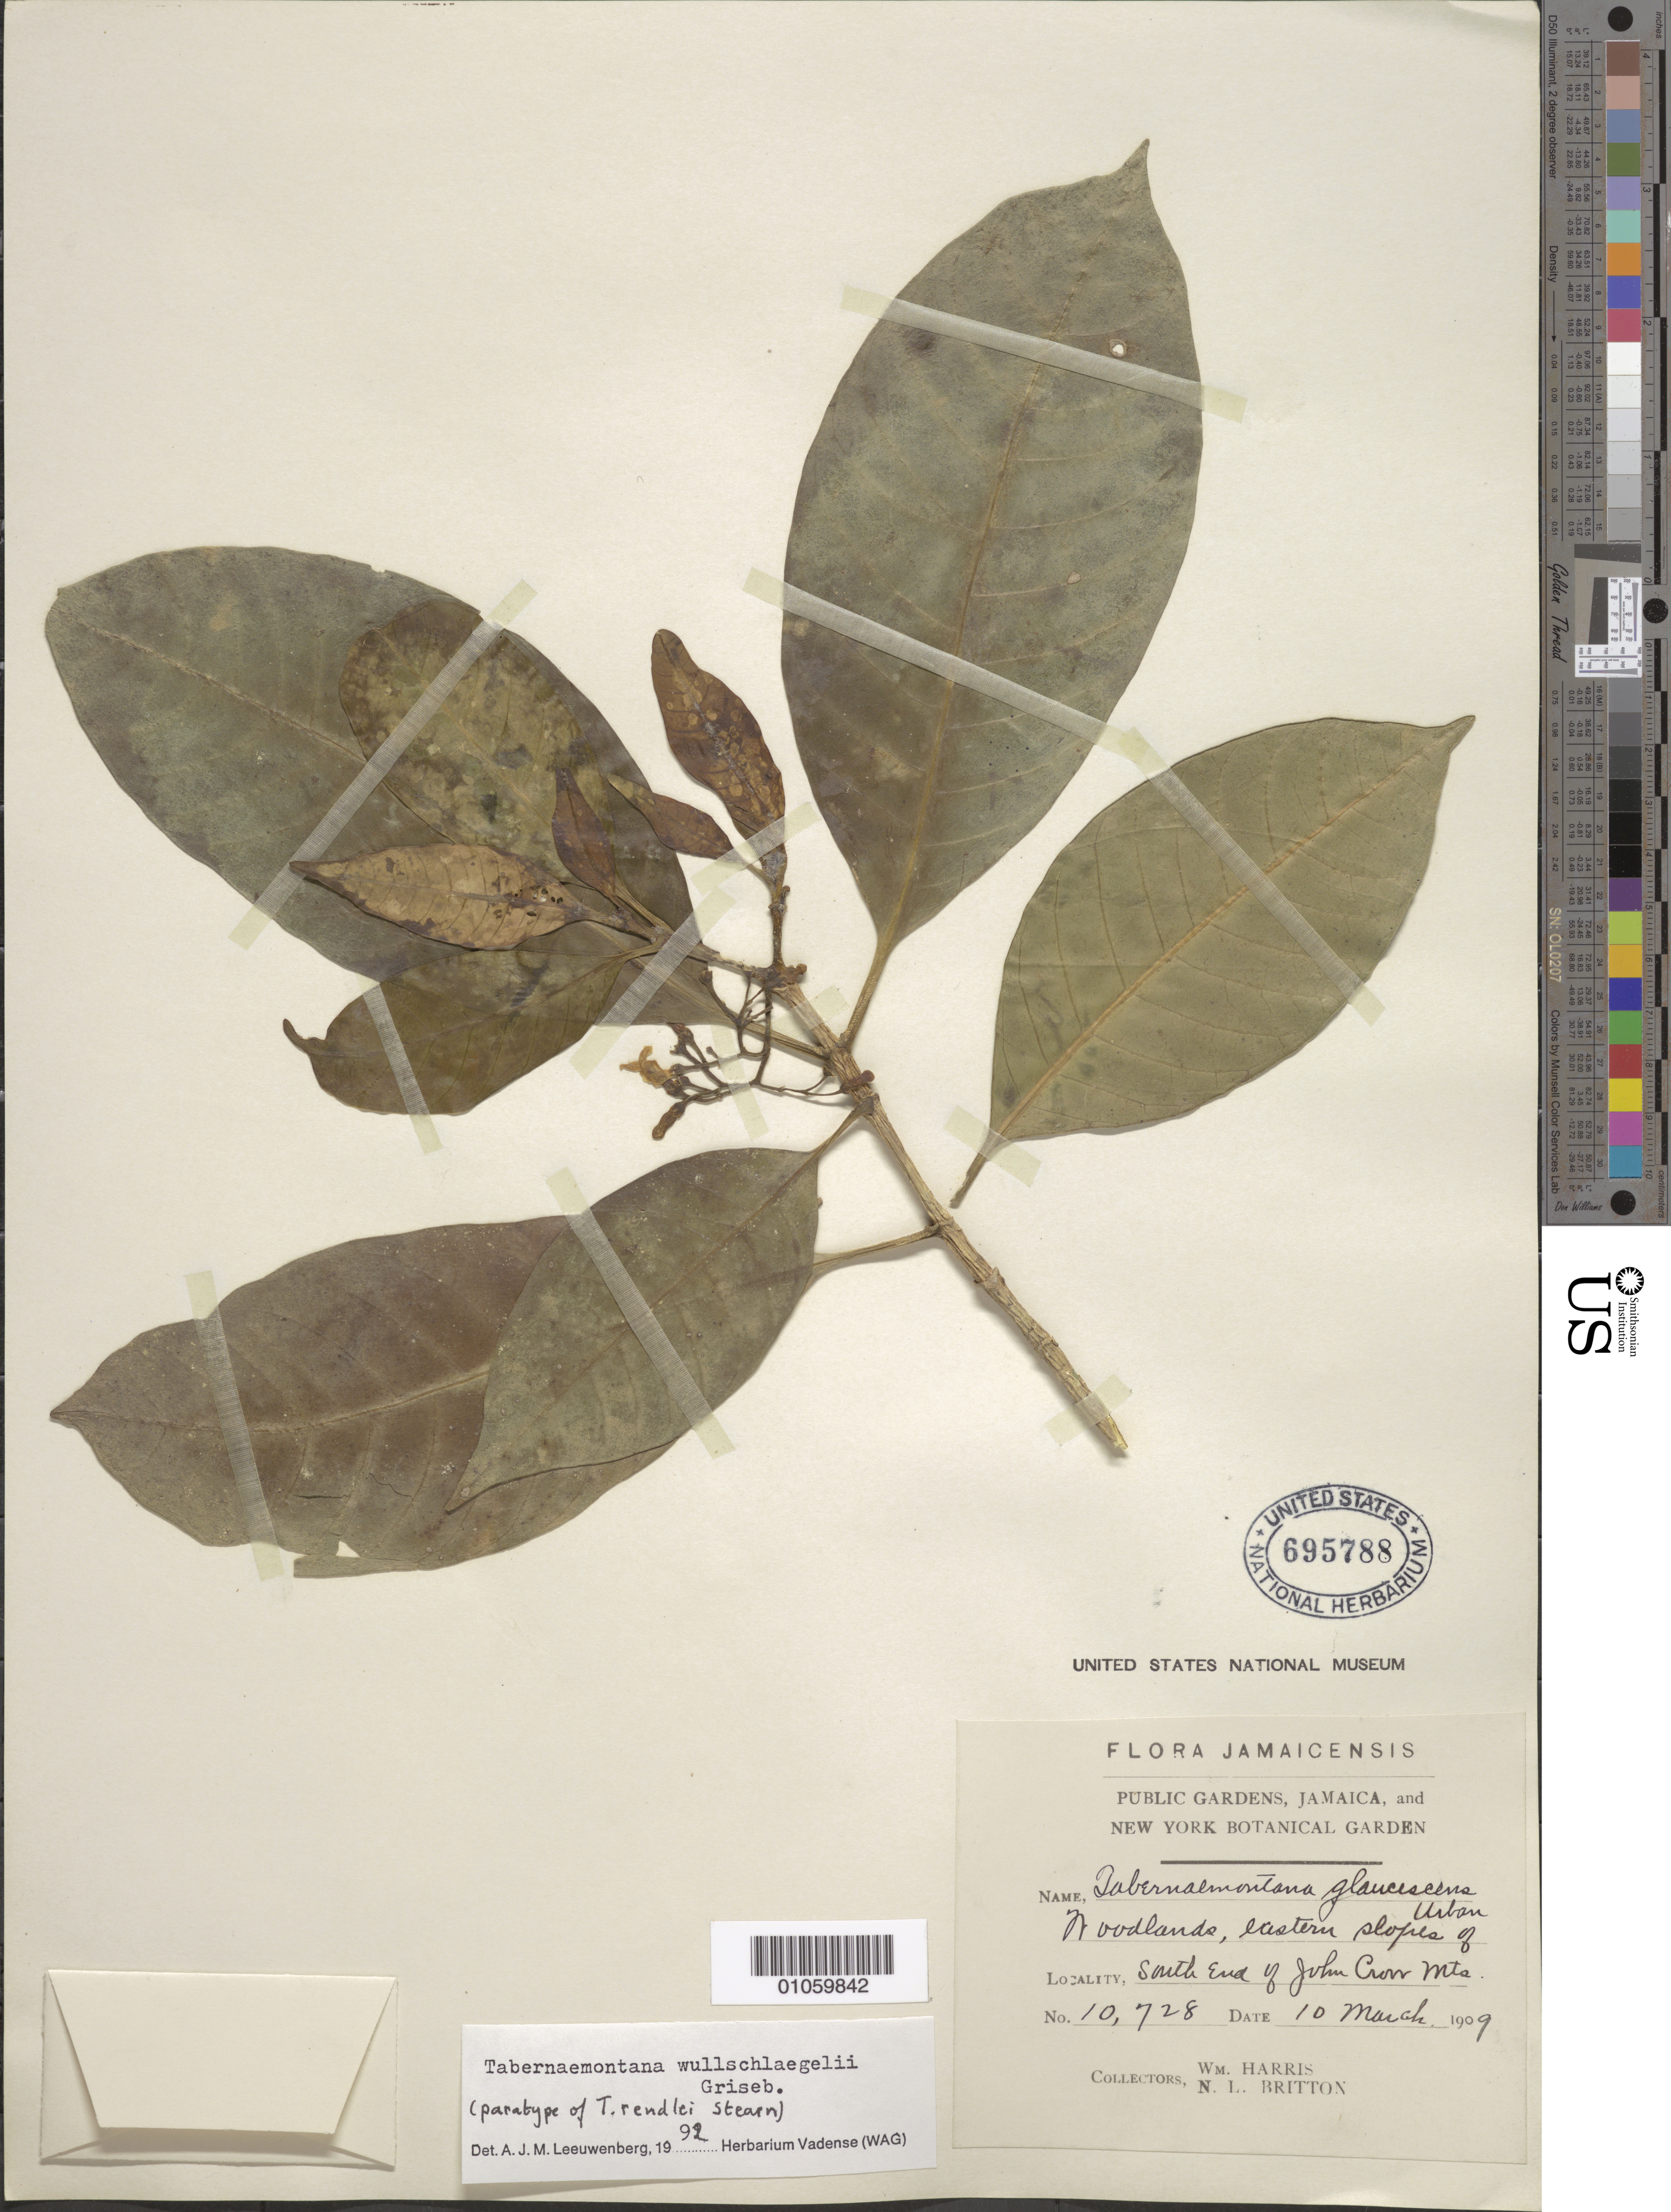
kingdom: Plantae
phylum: Tracheophyta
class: Magnoliopsida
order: Gentianales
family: Apocynaceae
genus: Tabernaemontana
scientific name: Tabernaemontana wullschlaegelii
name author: Griseb.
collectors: W. Harris & N. Britton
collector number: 10728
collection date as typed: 10 Mar 1909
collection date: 1909-03-10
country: Jamaica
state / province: Portland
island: Jamaica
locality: Eastern slopes of south end of John Crow Mountains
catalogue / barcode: US 695788